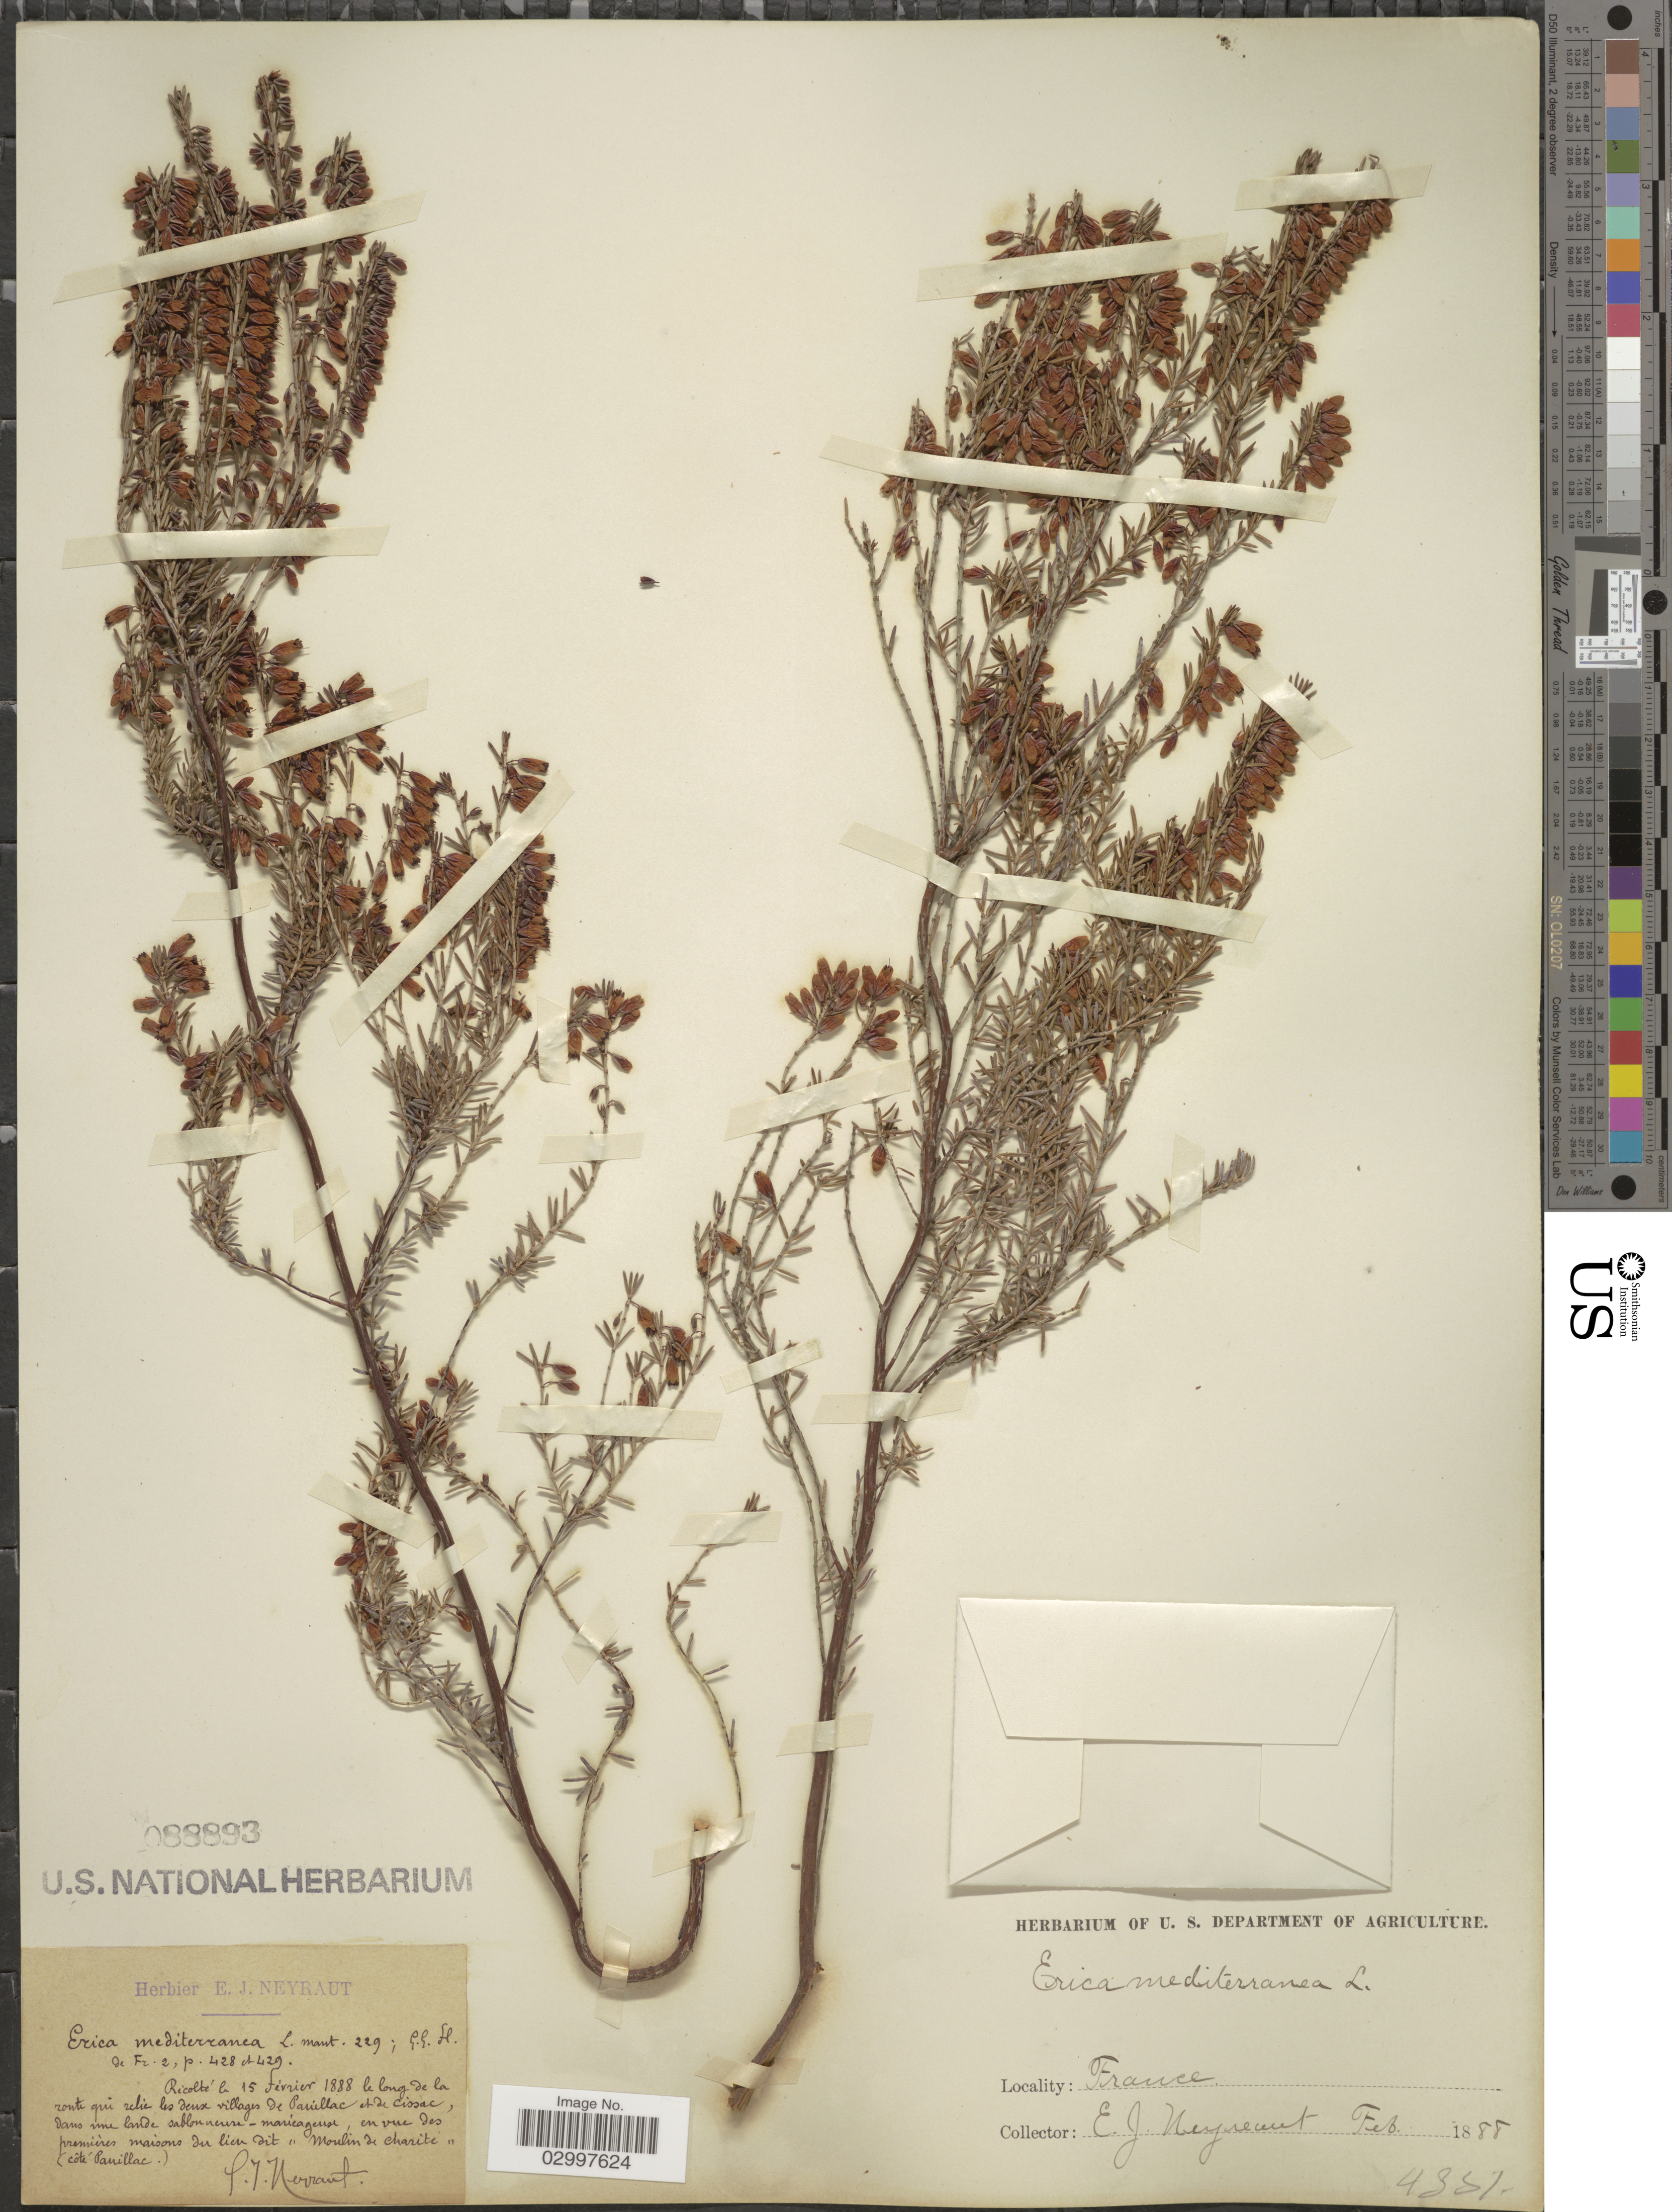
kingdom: Plantae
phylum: Tracheophyta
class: Magnoliopsida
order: Ericales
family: Ericaceae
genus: Erica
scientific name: Erica mediterranea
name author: L.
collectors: E. Neyraut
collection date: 1888-02-15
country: France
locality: Le long de la route qui relie les deux villages de Pauillac et de Cissac, dans une lande sablonneuse-maricageuse, en vue des premières maisons du lieu dit "Moulin de charité" (côté Pauillac).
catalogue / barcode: US 88893